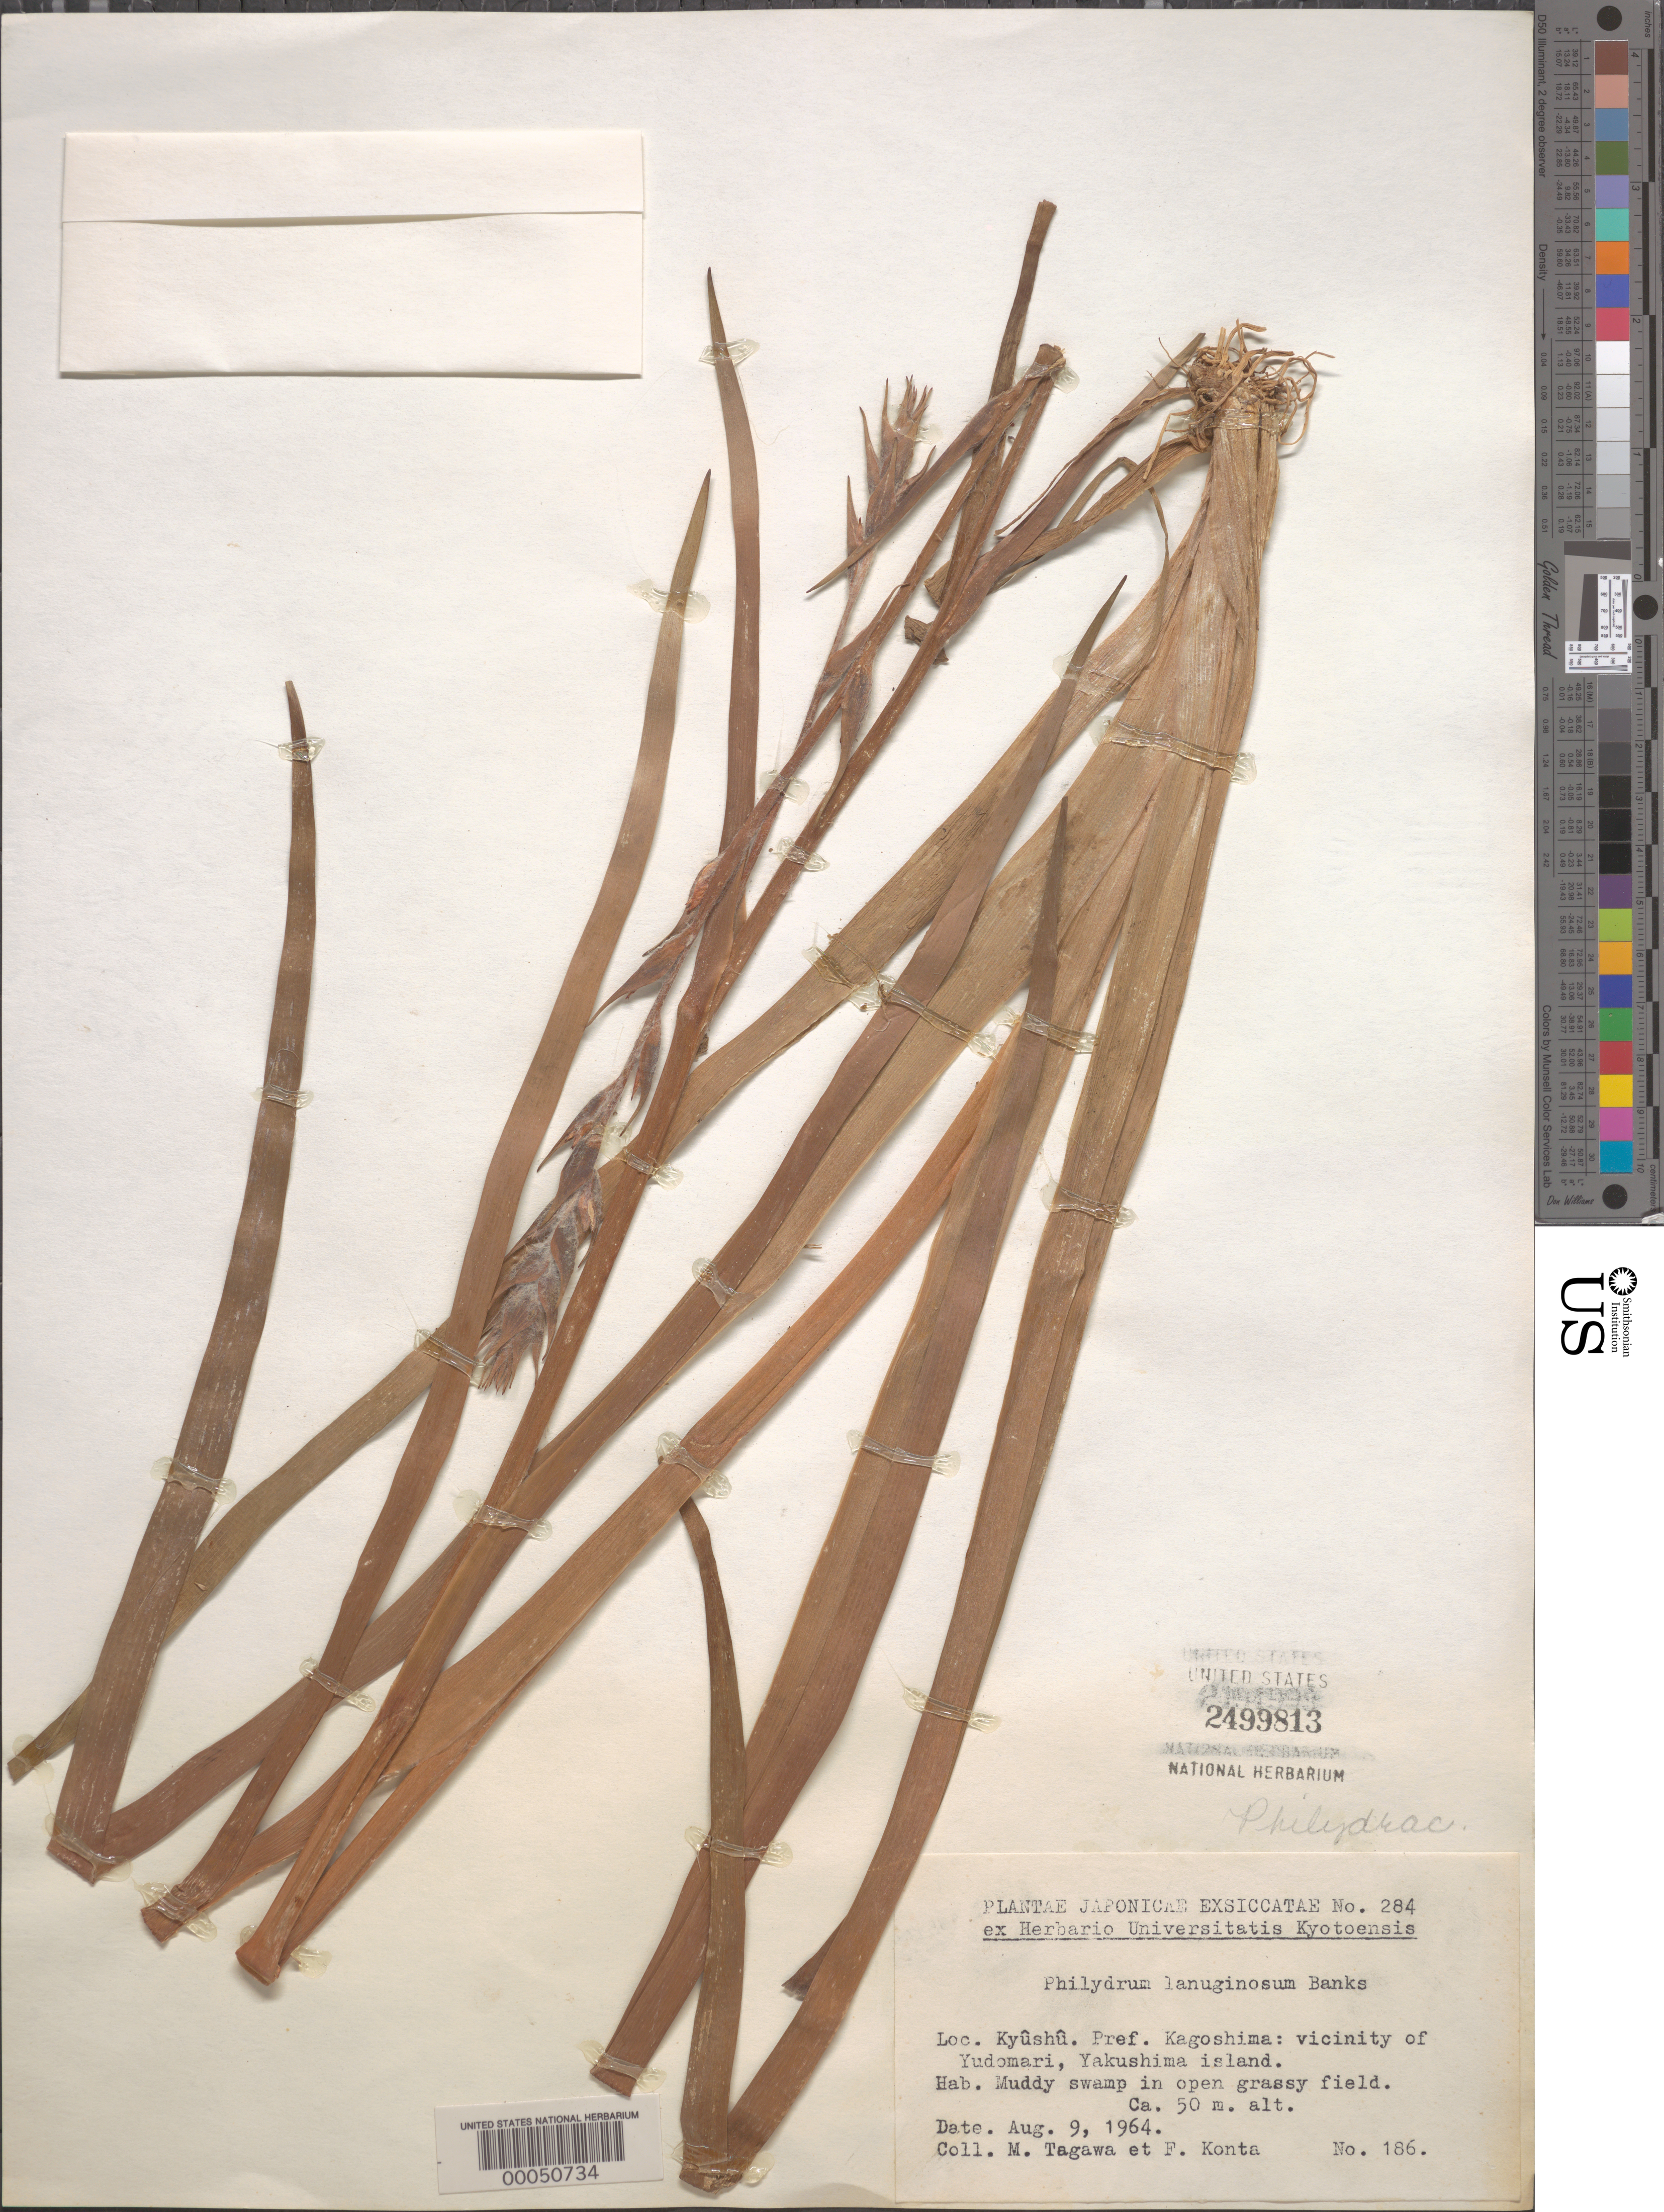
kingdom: Plantae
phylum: Tracheophyta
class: Liliopsida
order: Commelinales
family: Philydraceae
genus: Philydrum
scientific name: Philydrum lanuginosum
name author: Banks & Sol. ex Gaertn.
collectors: M. Tagawa & F. Konta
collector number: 186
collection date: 1964-08-09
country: Japan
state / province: Kagosima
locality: Kyûshû. Pref. Kagoshima: vicinity of Yudomari, Yakushima island.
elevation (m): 50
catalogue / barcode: US 2499813